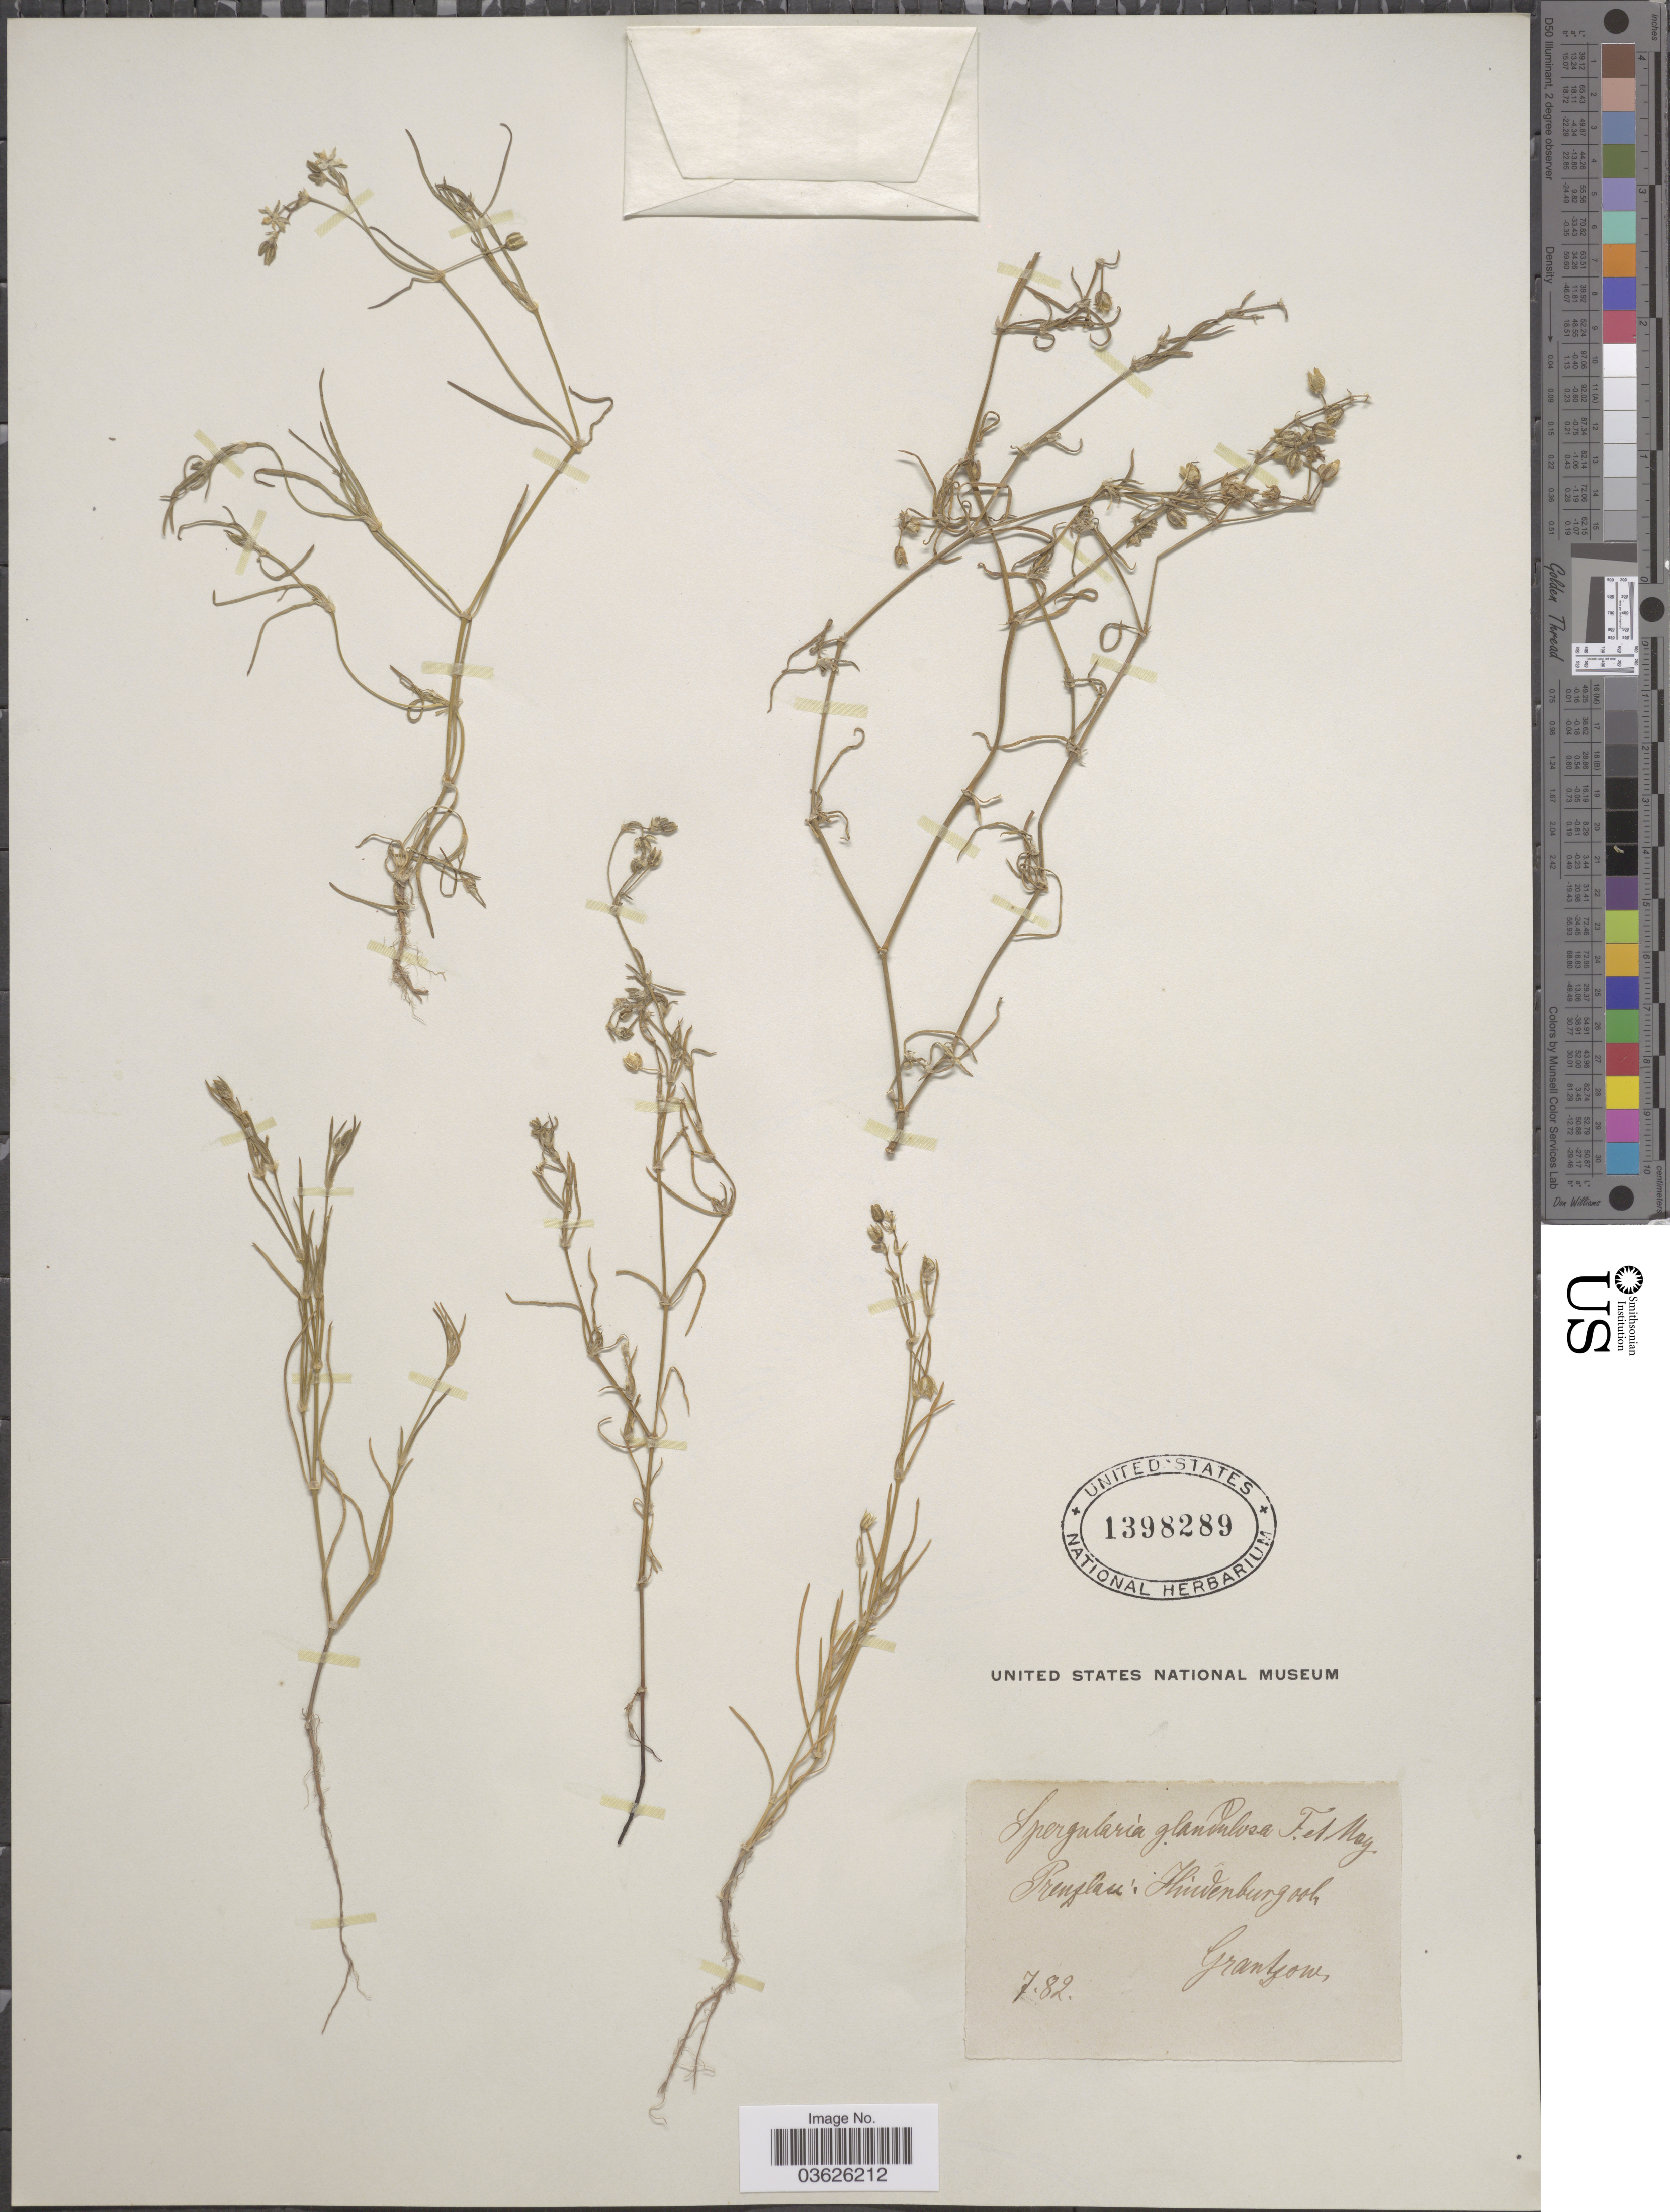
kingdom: Plantae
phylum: Tracheophyta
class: Magnoliopsida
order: Caryophyllales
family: Caryophyllaceae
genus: Spergularia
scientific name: Spergularia glandulosa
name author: Heynh.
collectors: Grantzow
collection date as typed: Transcribed d/m/y: /7/82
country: Germany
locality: Prenzlau: Hindenburg ooh. [interpreted]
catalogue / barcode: US 1398289